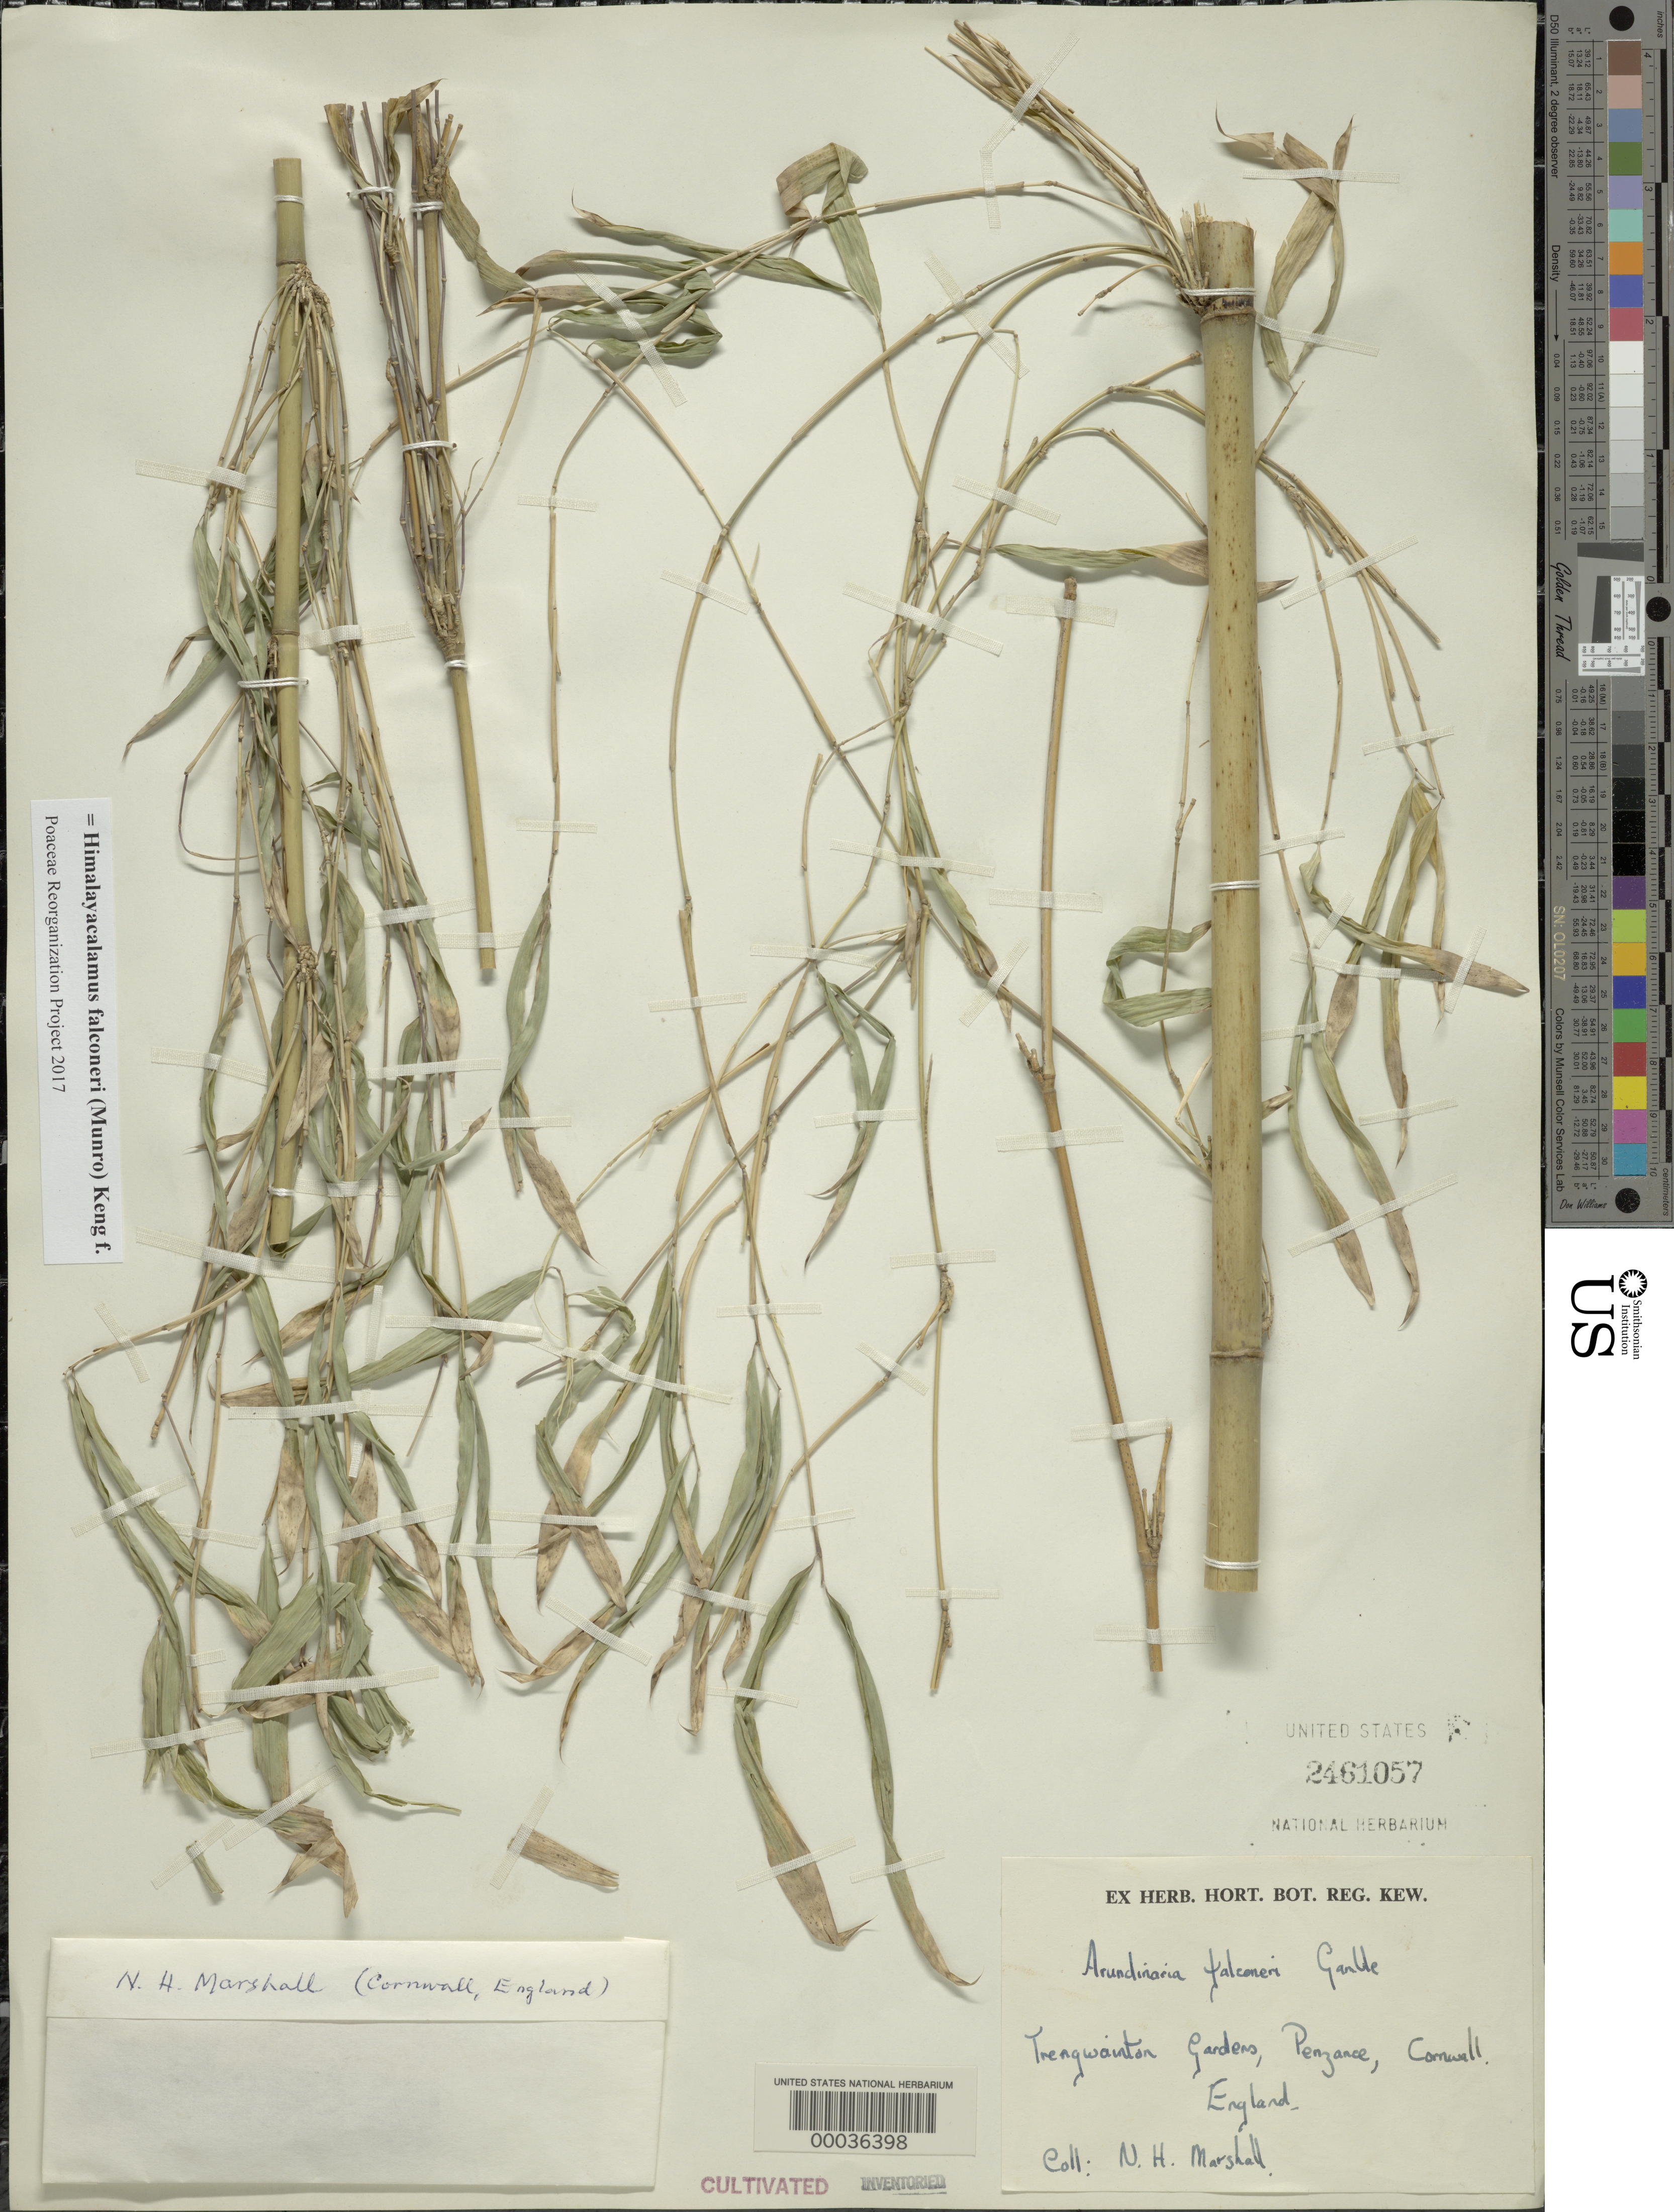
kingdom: Plantae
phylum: Tracheophyta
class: Liliopsida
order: Poales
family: Poaceae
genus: Drepanostachyum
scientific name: Drepanostachyum falconeri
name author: (Hook. f. ex Munro) Soderstr.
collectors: N. H. Marshall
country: United Kingdom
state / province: England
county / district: Cornwall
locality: Penzance, trengwainton gardens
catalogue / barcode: US 2461057